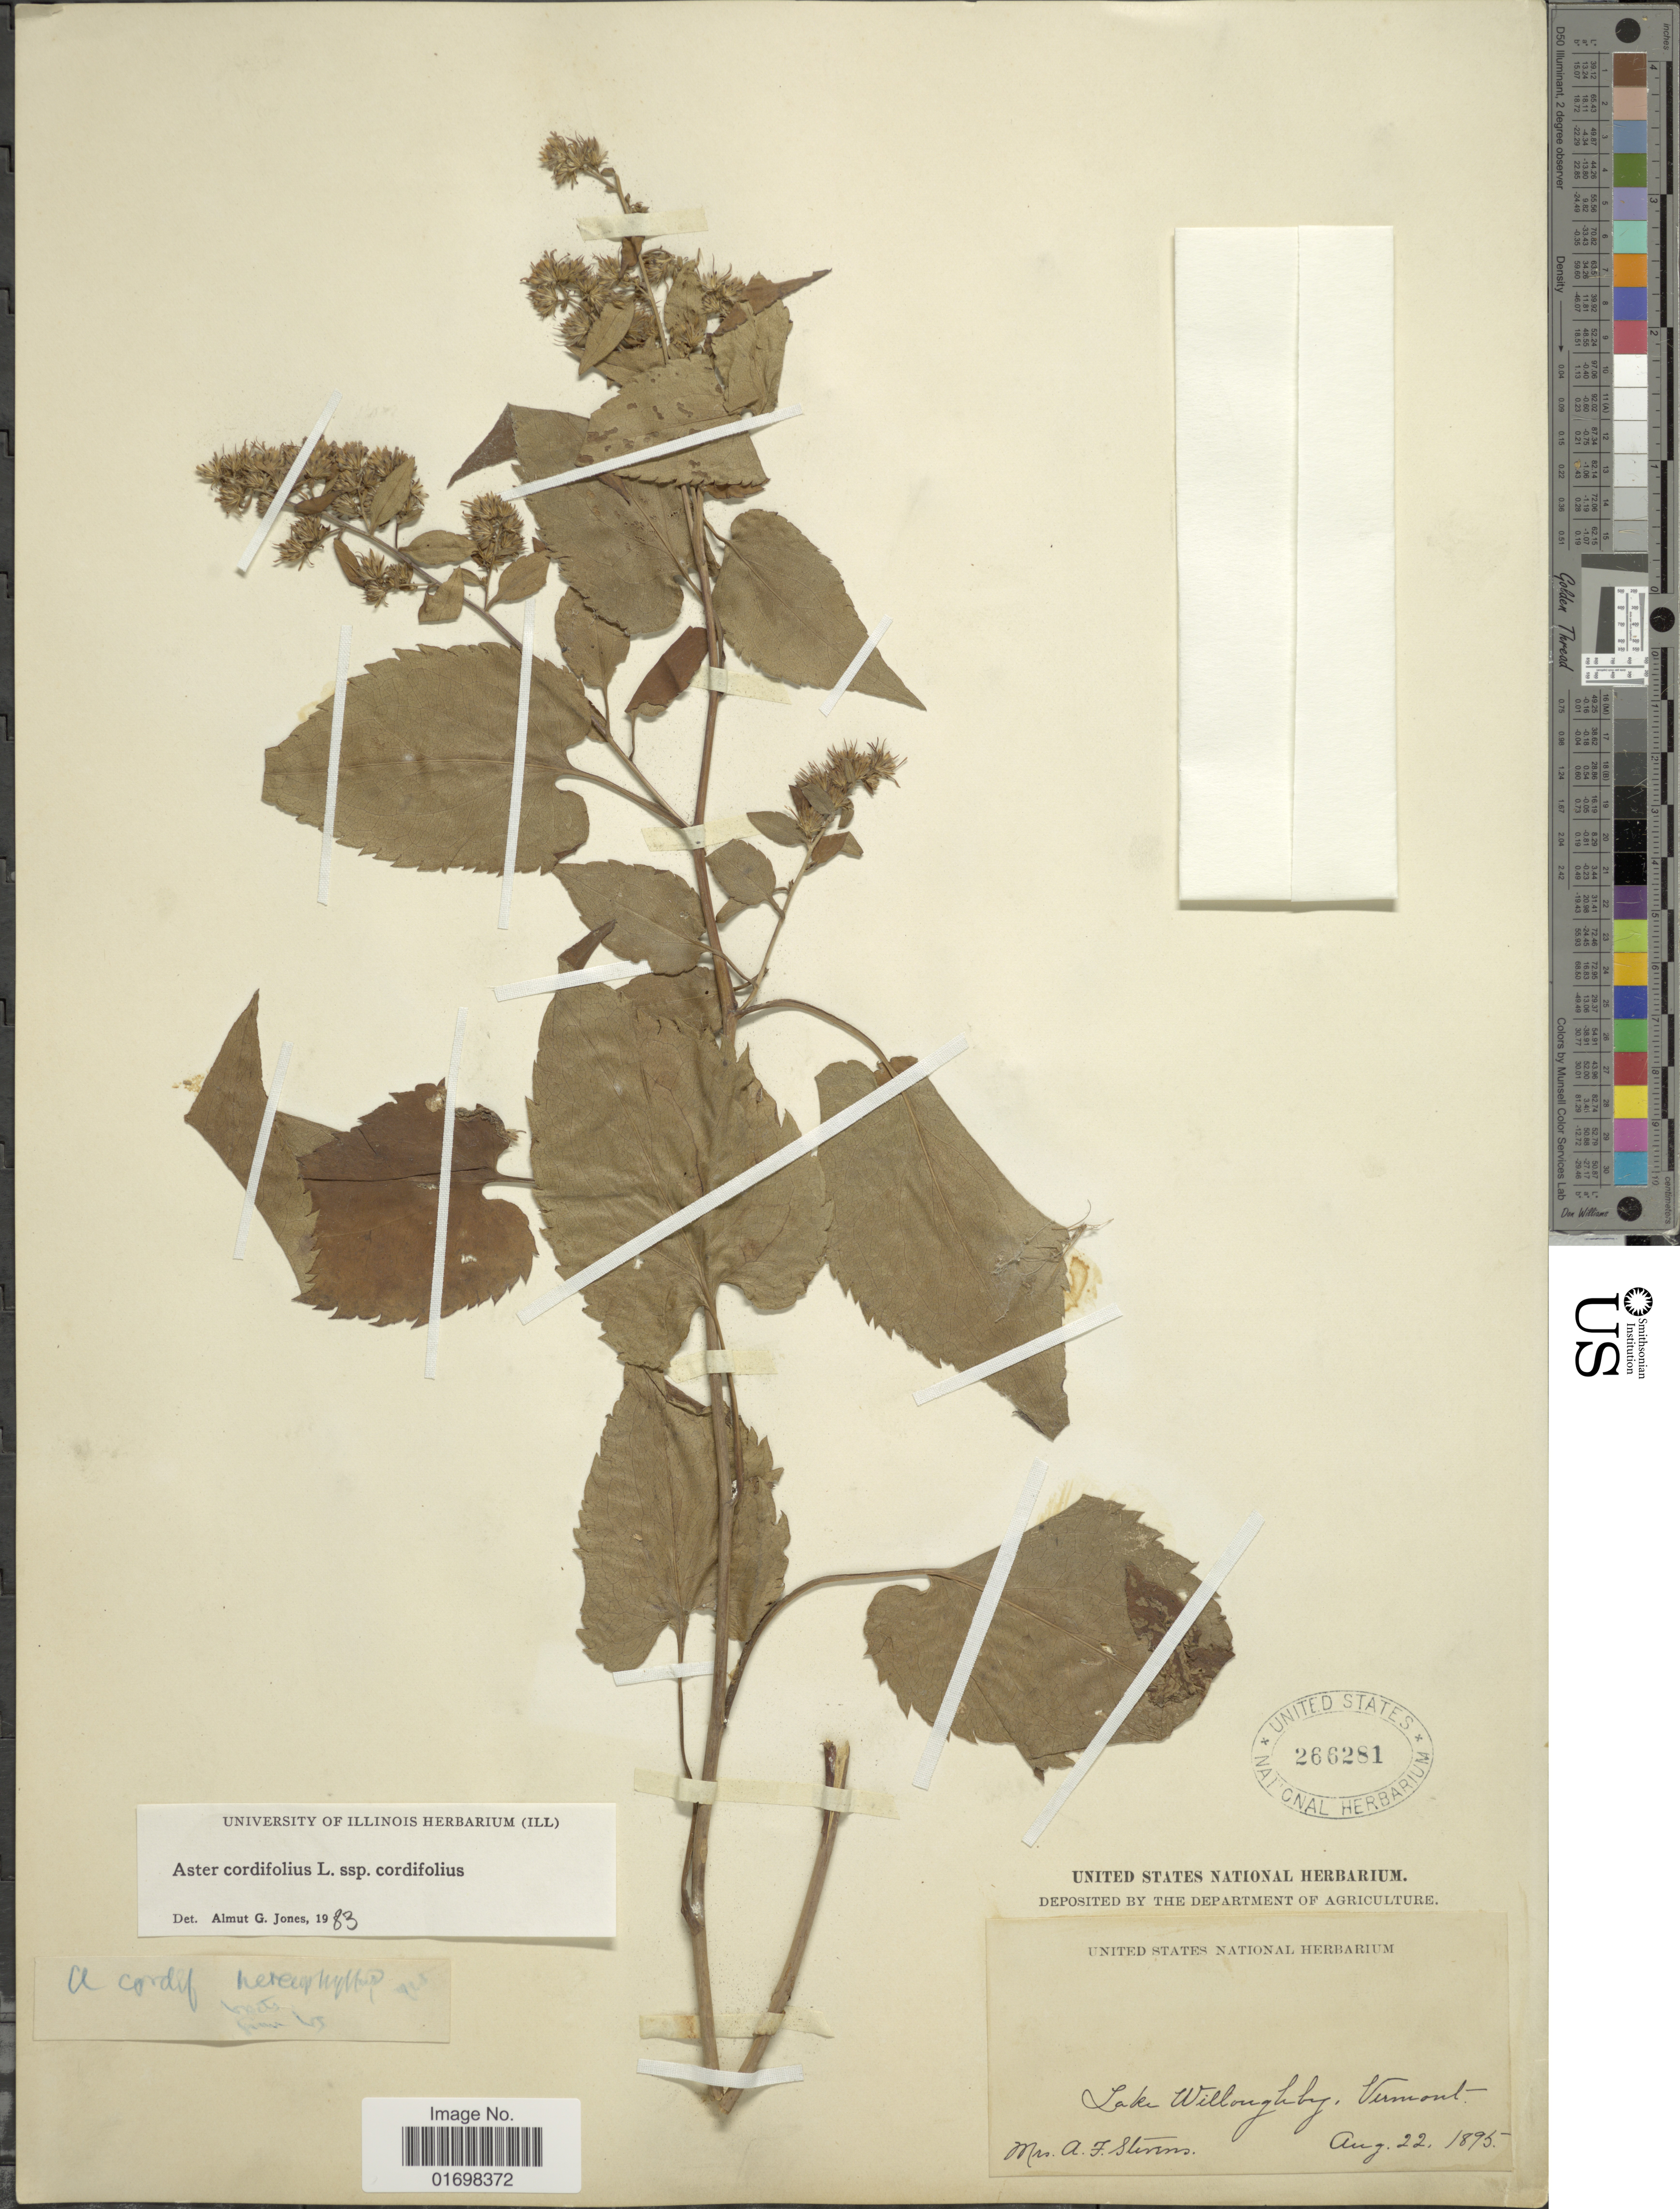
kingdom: Plantae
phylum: Tracheophyta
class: Magnoliopsida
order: Asterales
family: Asteraceae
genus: Symphyotrichum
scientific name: Symphyotrichum cordifolium var. cordifolium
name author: (L.) G.L. Nesom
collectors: A. Stevens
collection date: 1895-08-22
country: United States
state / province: Vermont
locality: Lake Willoughby, Vermont.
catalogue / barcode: US 266281